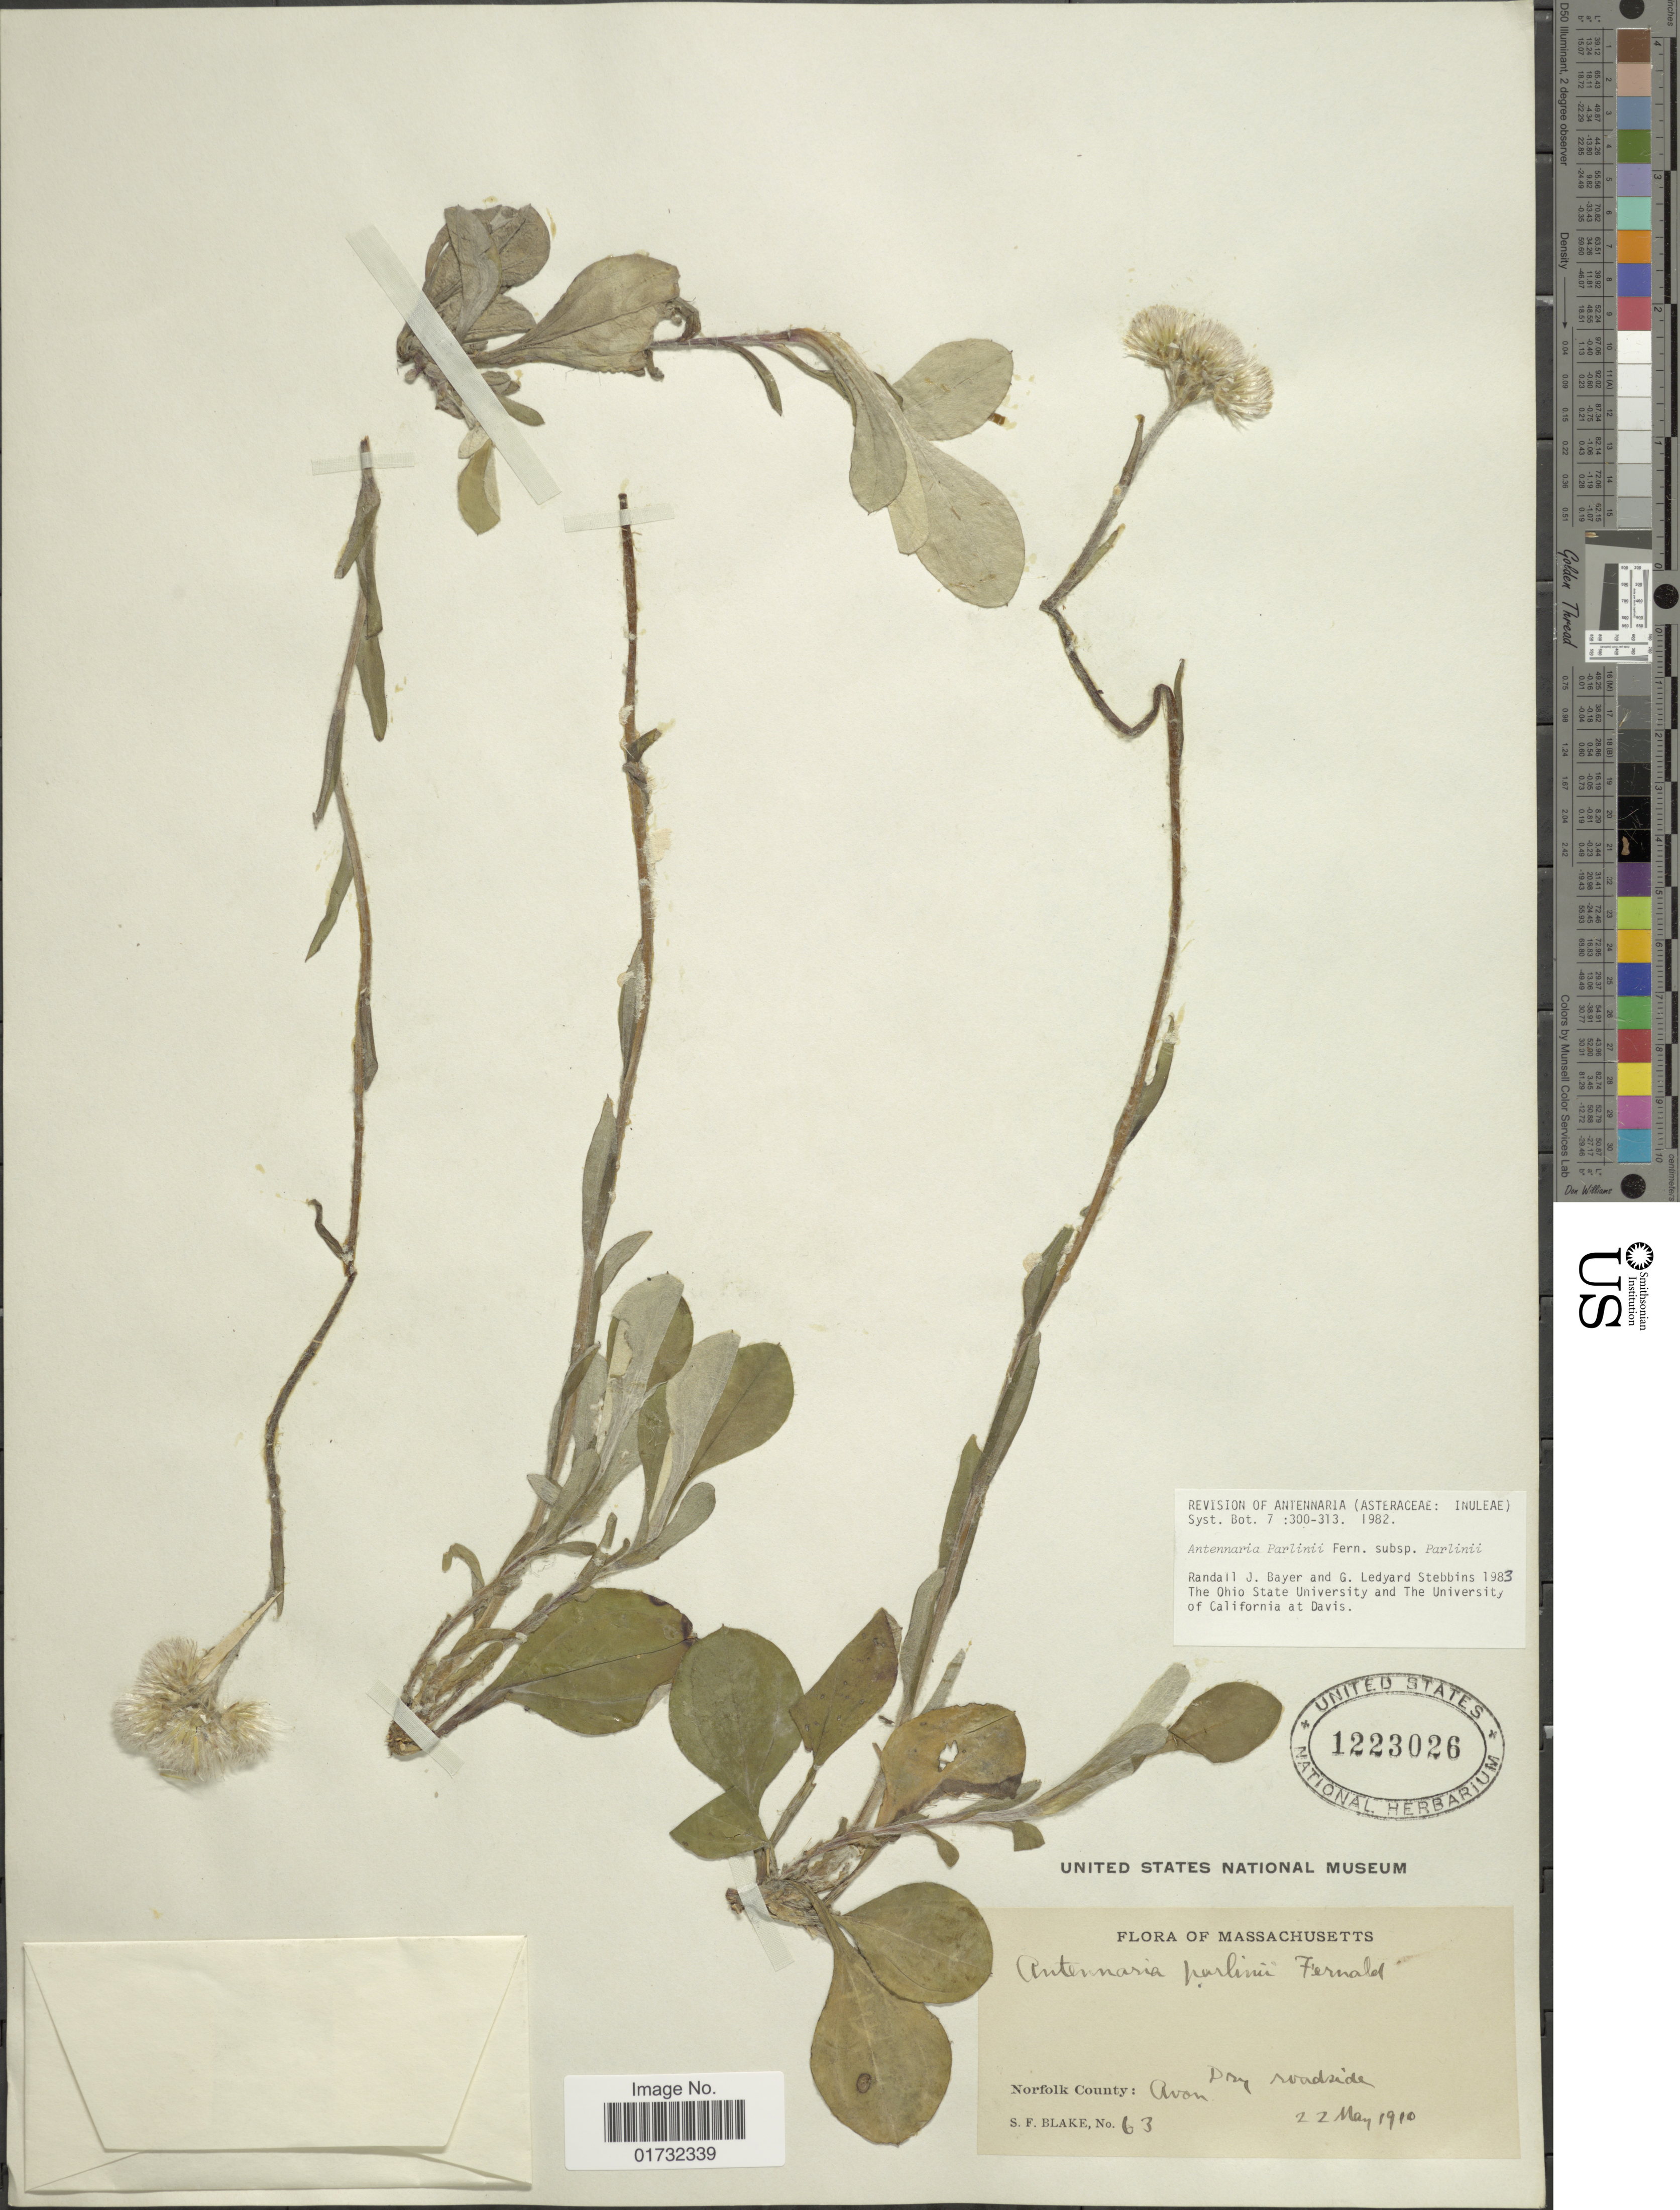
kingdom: Plantae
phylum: Tracheophyta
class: Magnoliopsida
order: Asterales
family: Asteraceae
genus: Antennaria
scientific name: Antennaria parlinii subsp. parlinii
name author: Fernald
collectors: S. Blake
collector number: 63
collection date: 1910-05-22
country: United States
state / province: Massachusetts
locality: Norfolk County: Avon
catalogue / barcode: US 1223026